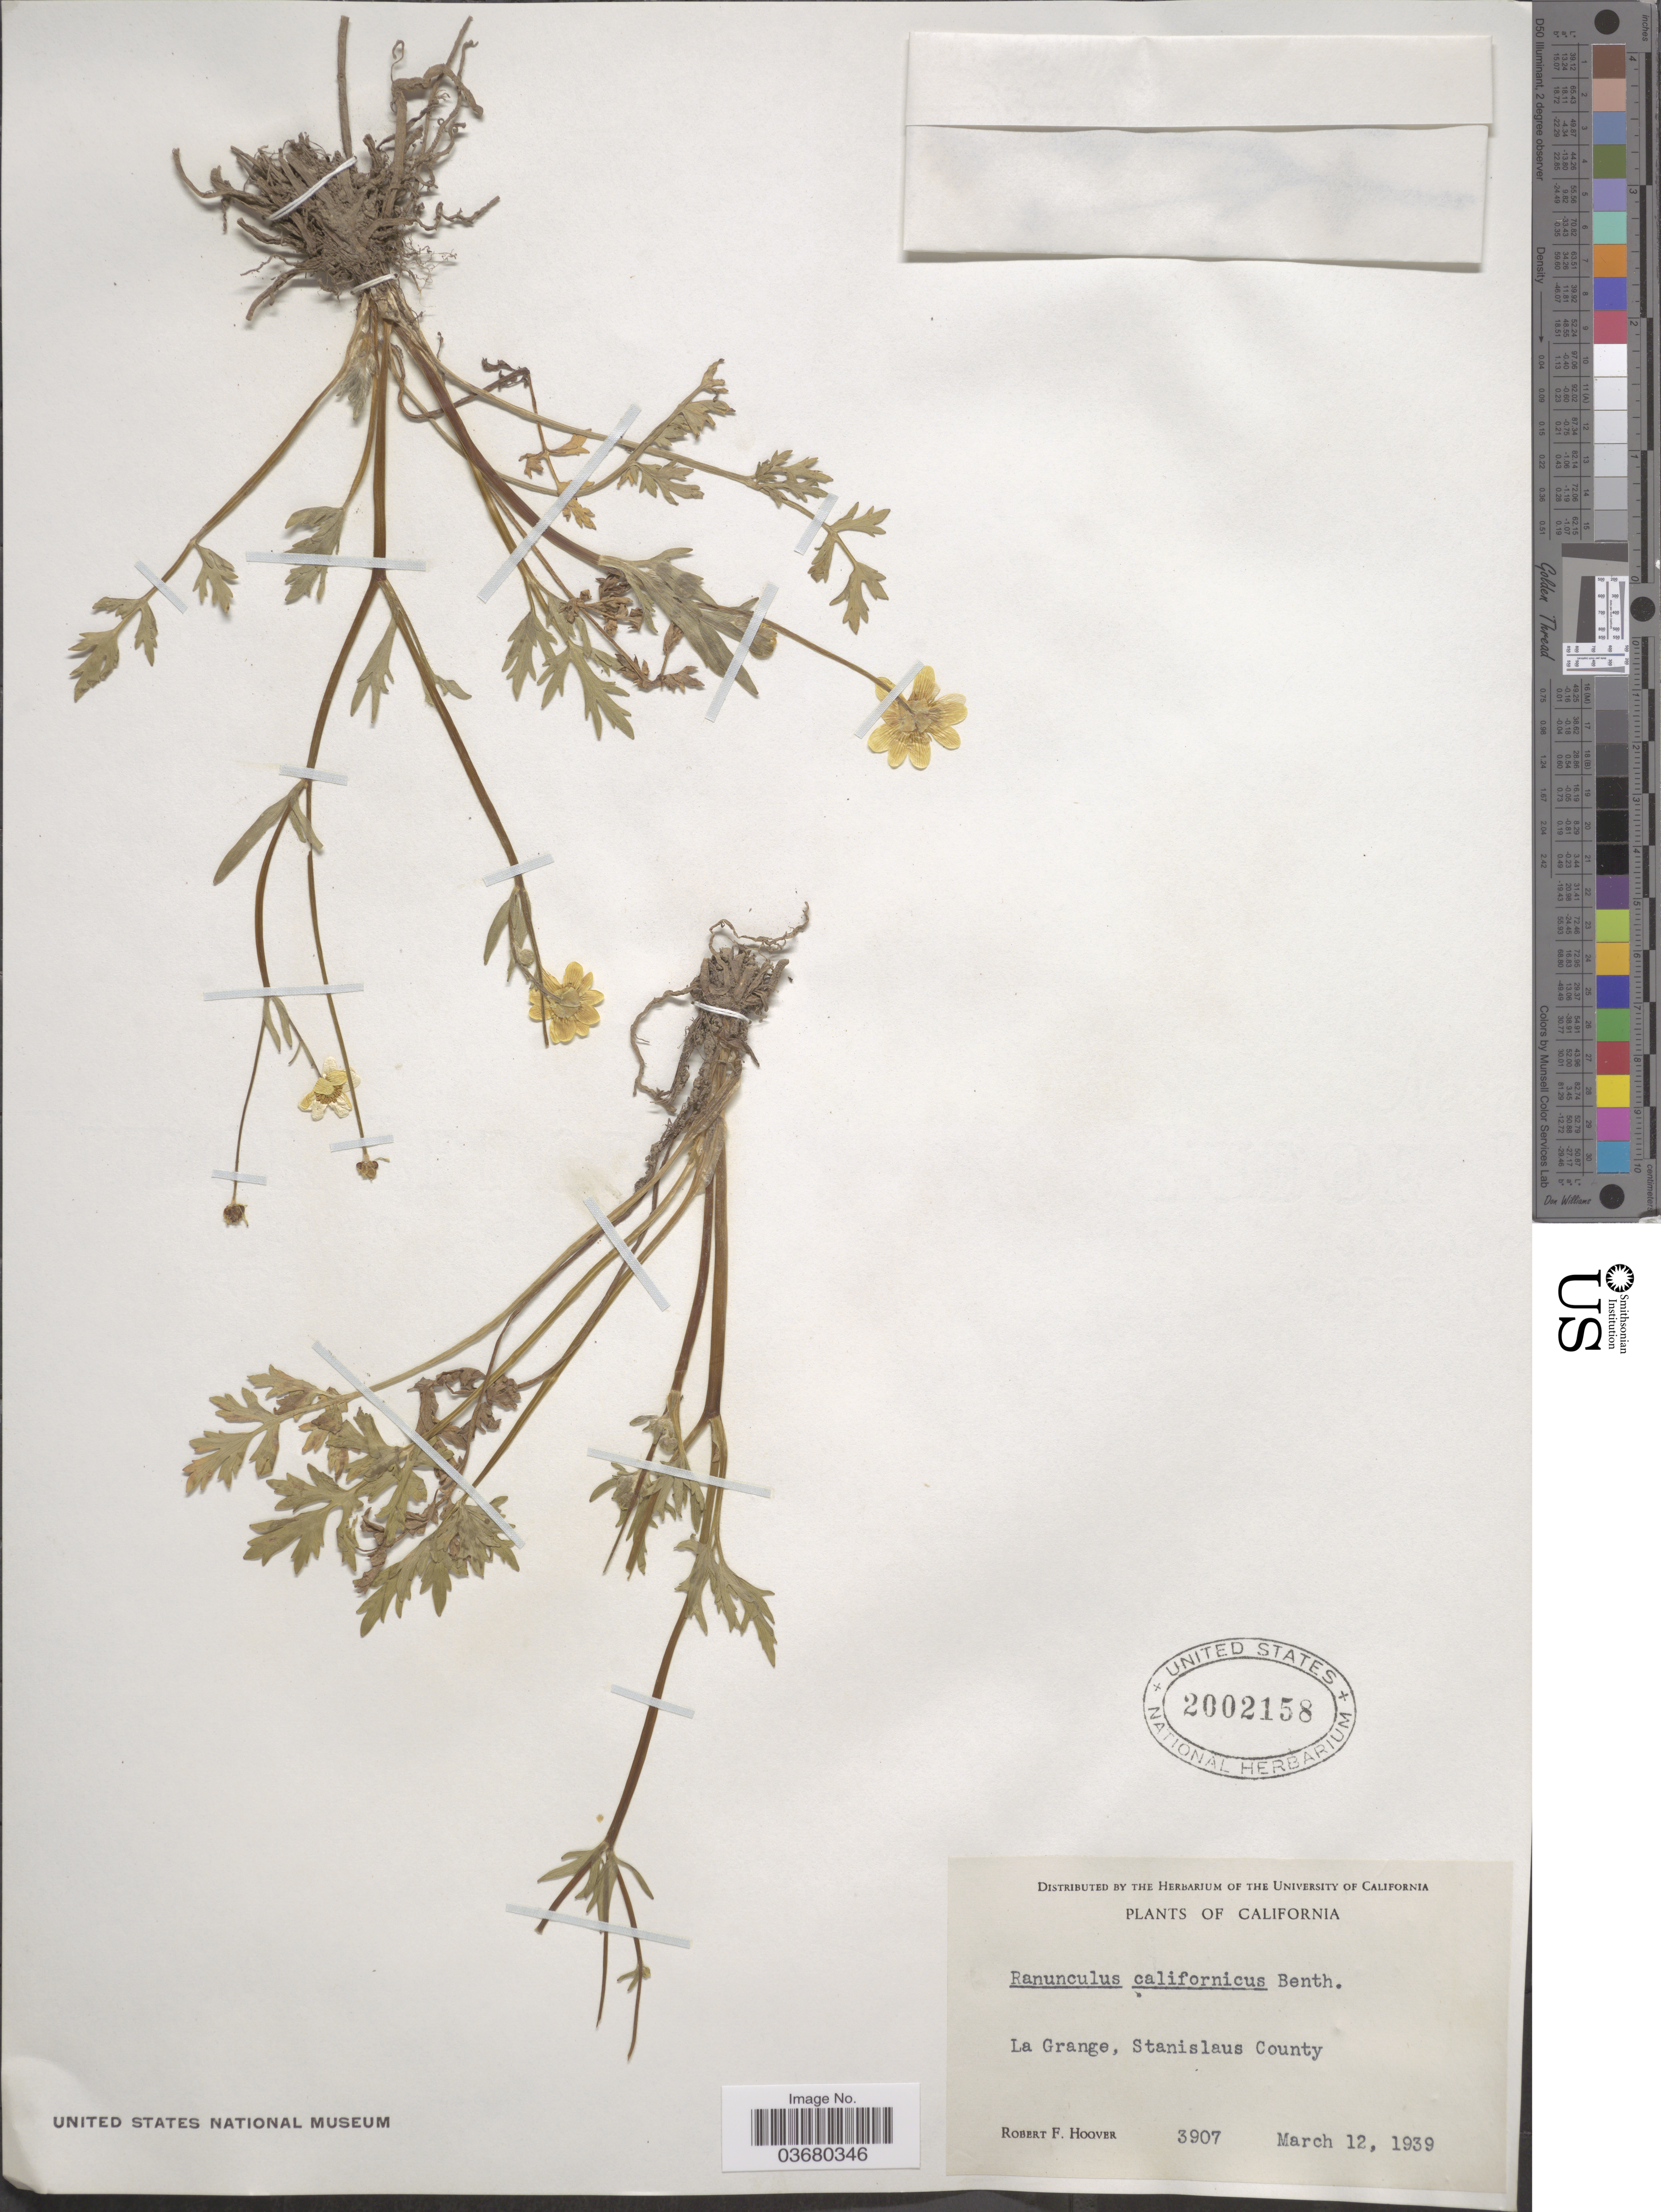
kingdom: Plantae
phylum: Tracheophyta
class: Magnoliopsida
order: Ranunculales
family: Ranunculaceae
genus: Ranunculus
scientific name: Ranunculus californicus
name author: Benth.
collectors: R. F. Hoover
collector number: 3907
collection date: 1939-03-12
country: United States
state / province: California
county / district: Stanislaus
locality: La Grange, Stanislaus County.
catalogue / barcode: US 2002158